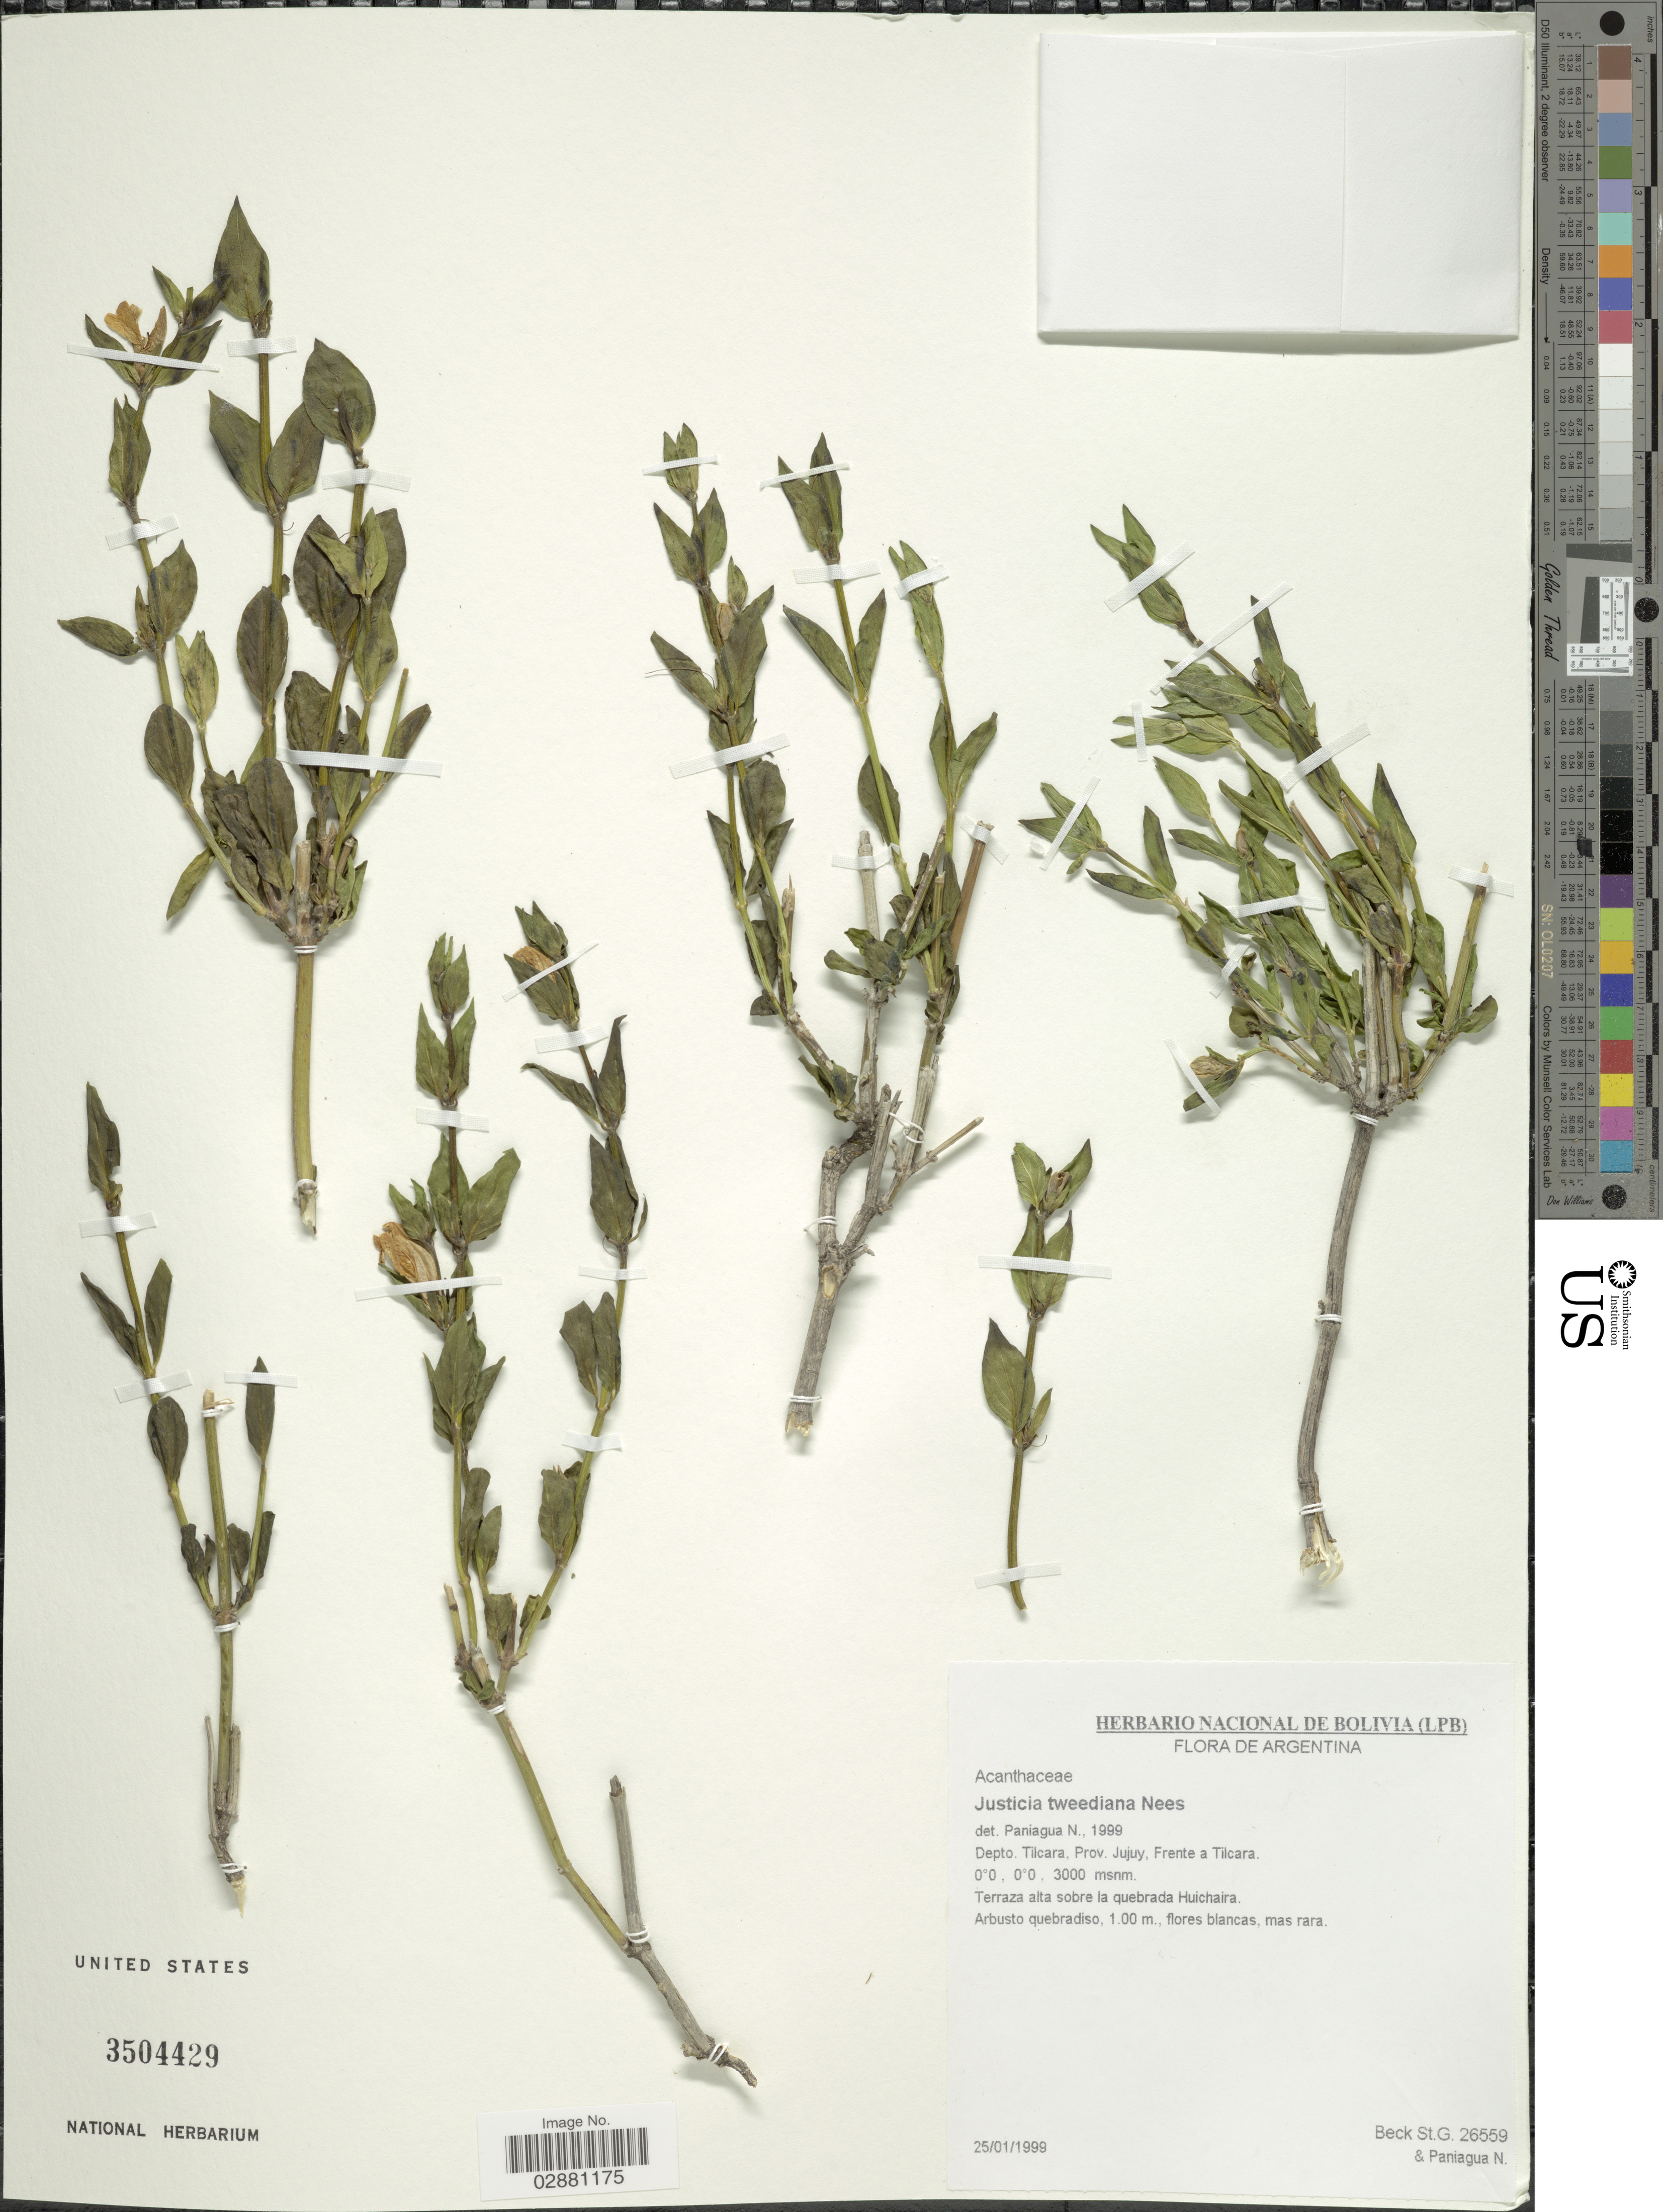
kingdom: Plantae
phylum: Tracheophyta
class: Magnoliopsida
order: Lamiales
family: Acanthaceae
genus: Justicia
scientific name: Justicia tweediana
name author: (Nees) Griseb.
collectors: S. G. Beck & N. Paniagua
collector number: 26559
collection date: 1999-01-25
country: Argentina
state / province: Jujuy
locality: Depto. Tilcara, Prov. Jujuy, Frente a Tilcara.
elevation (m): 3000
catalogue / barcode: US 3504429